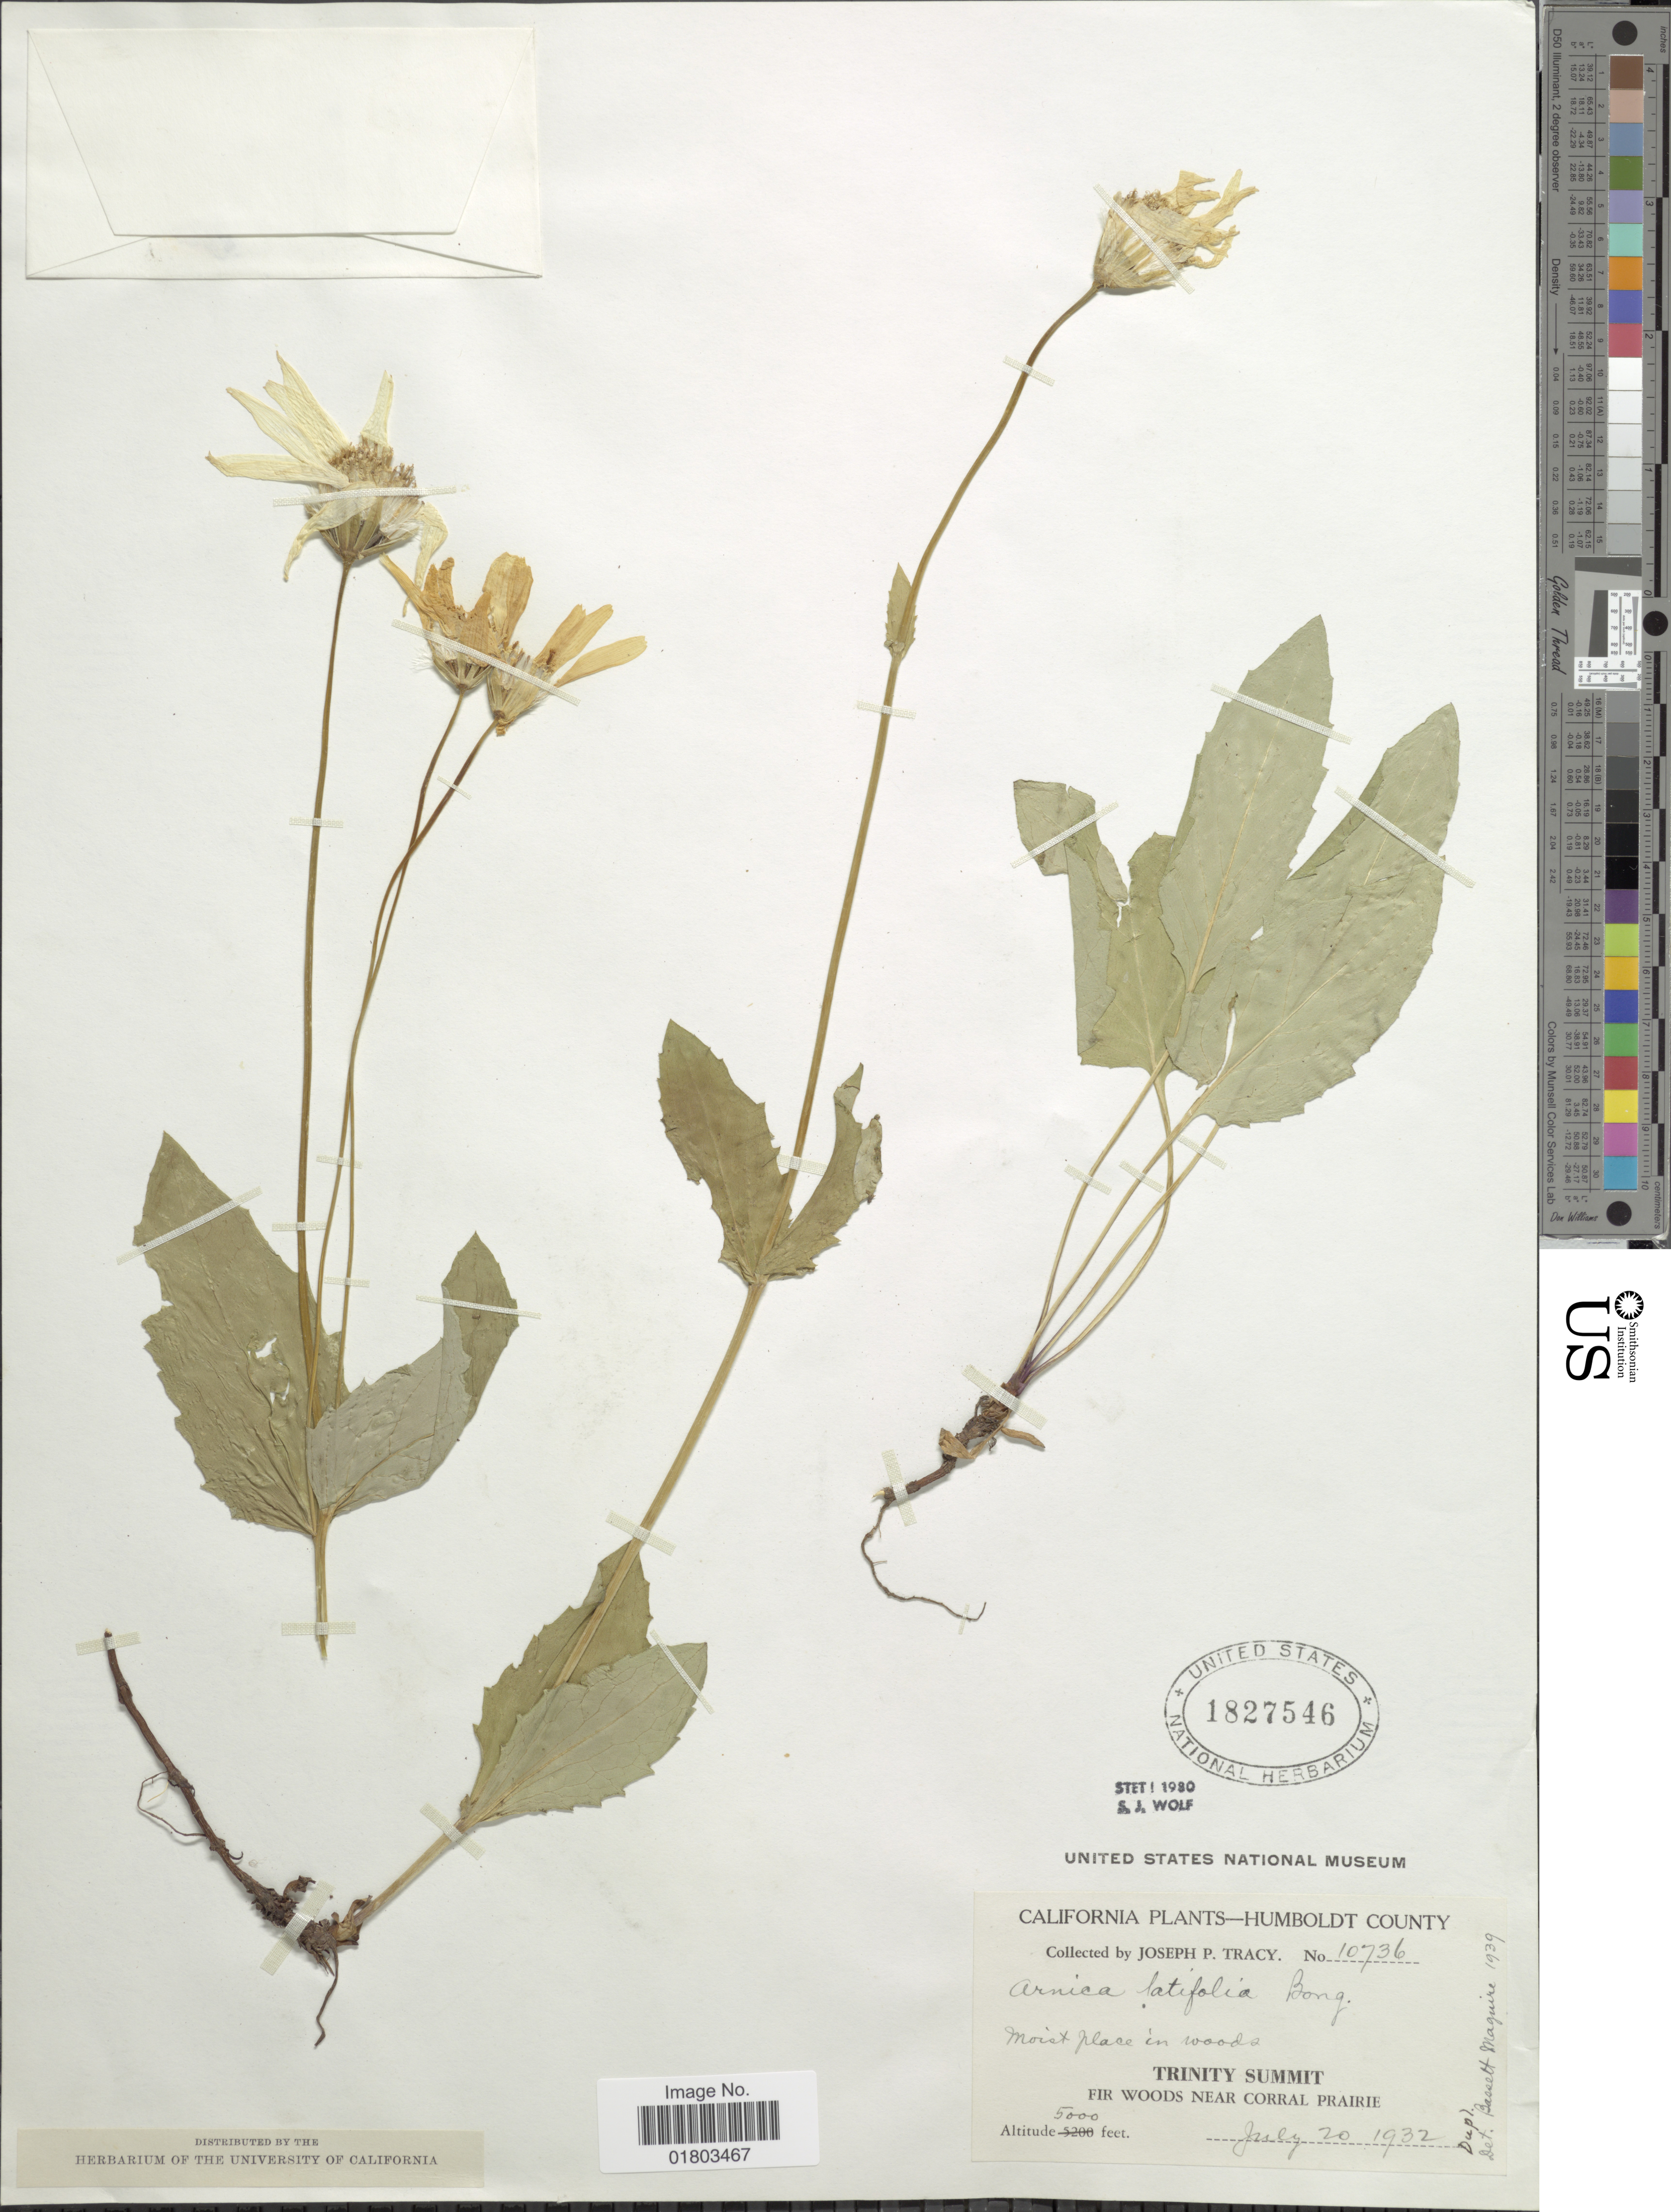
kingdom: Plantae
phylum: Tracheophyta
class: Magnoliopsida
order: Asterales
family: Asteraceae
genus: Arnica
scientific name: Arnica latifolia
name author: Bong.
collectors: J. Tracy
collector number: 10736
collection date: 1932-07-20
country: United States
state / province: California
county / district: Humboldt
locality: Humboldt County, Moist place in woods, Trinity Summit, Fir Woods near Corral Prairie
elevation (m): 1524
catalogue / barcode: US 1827546